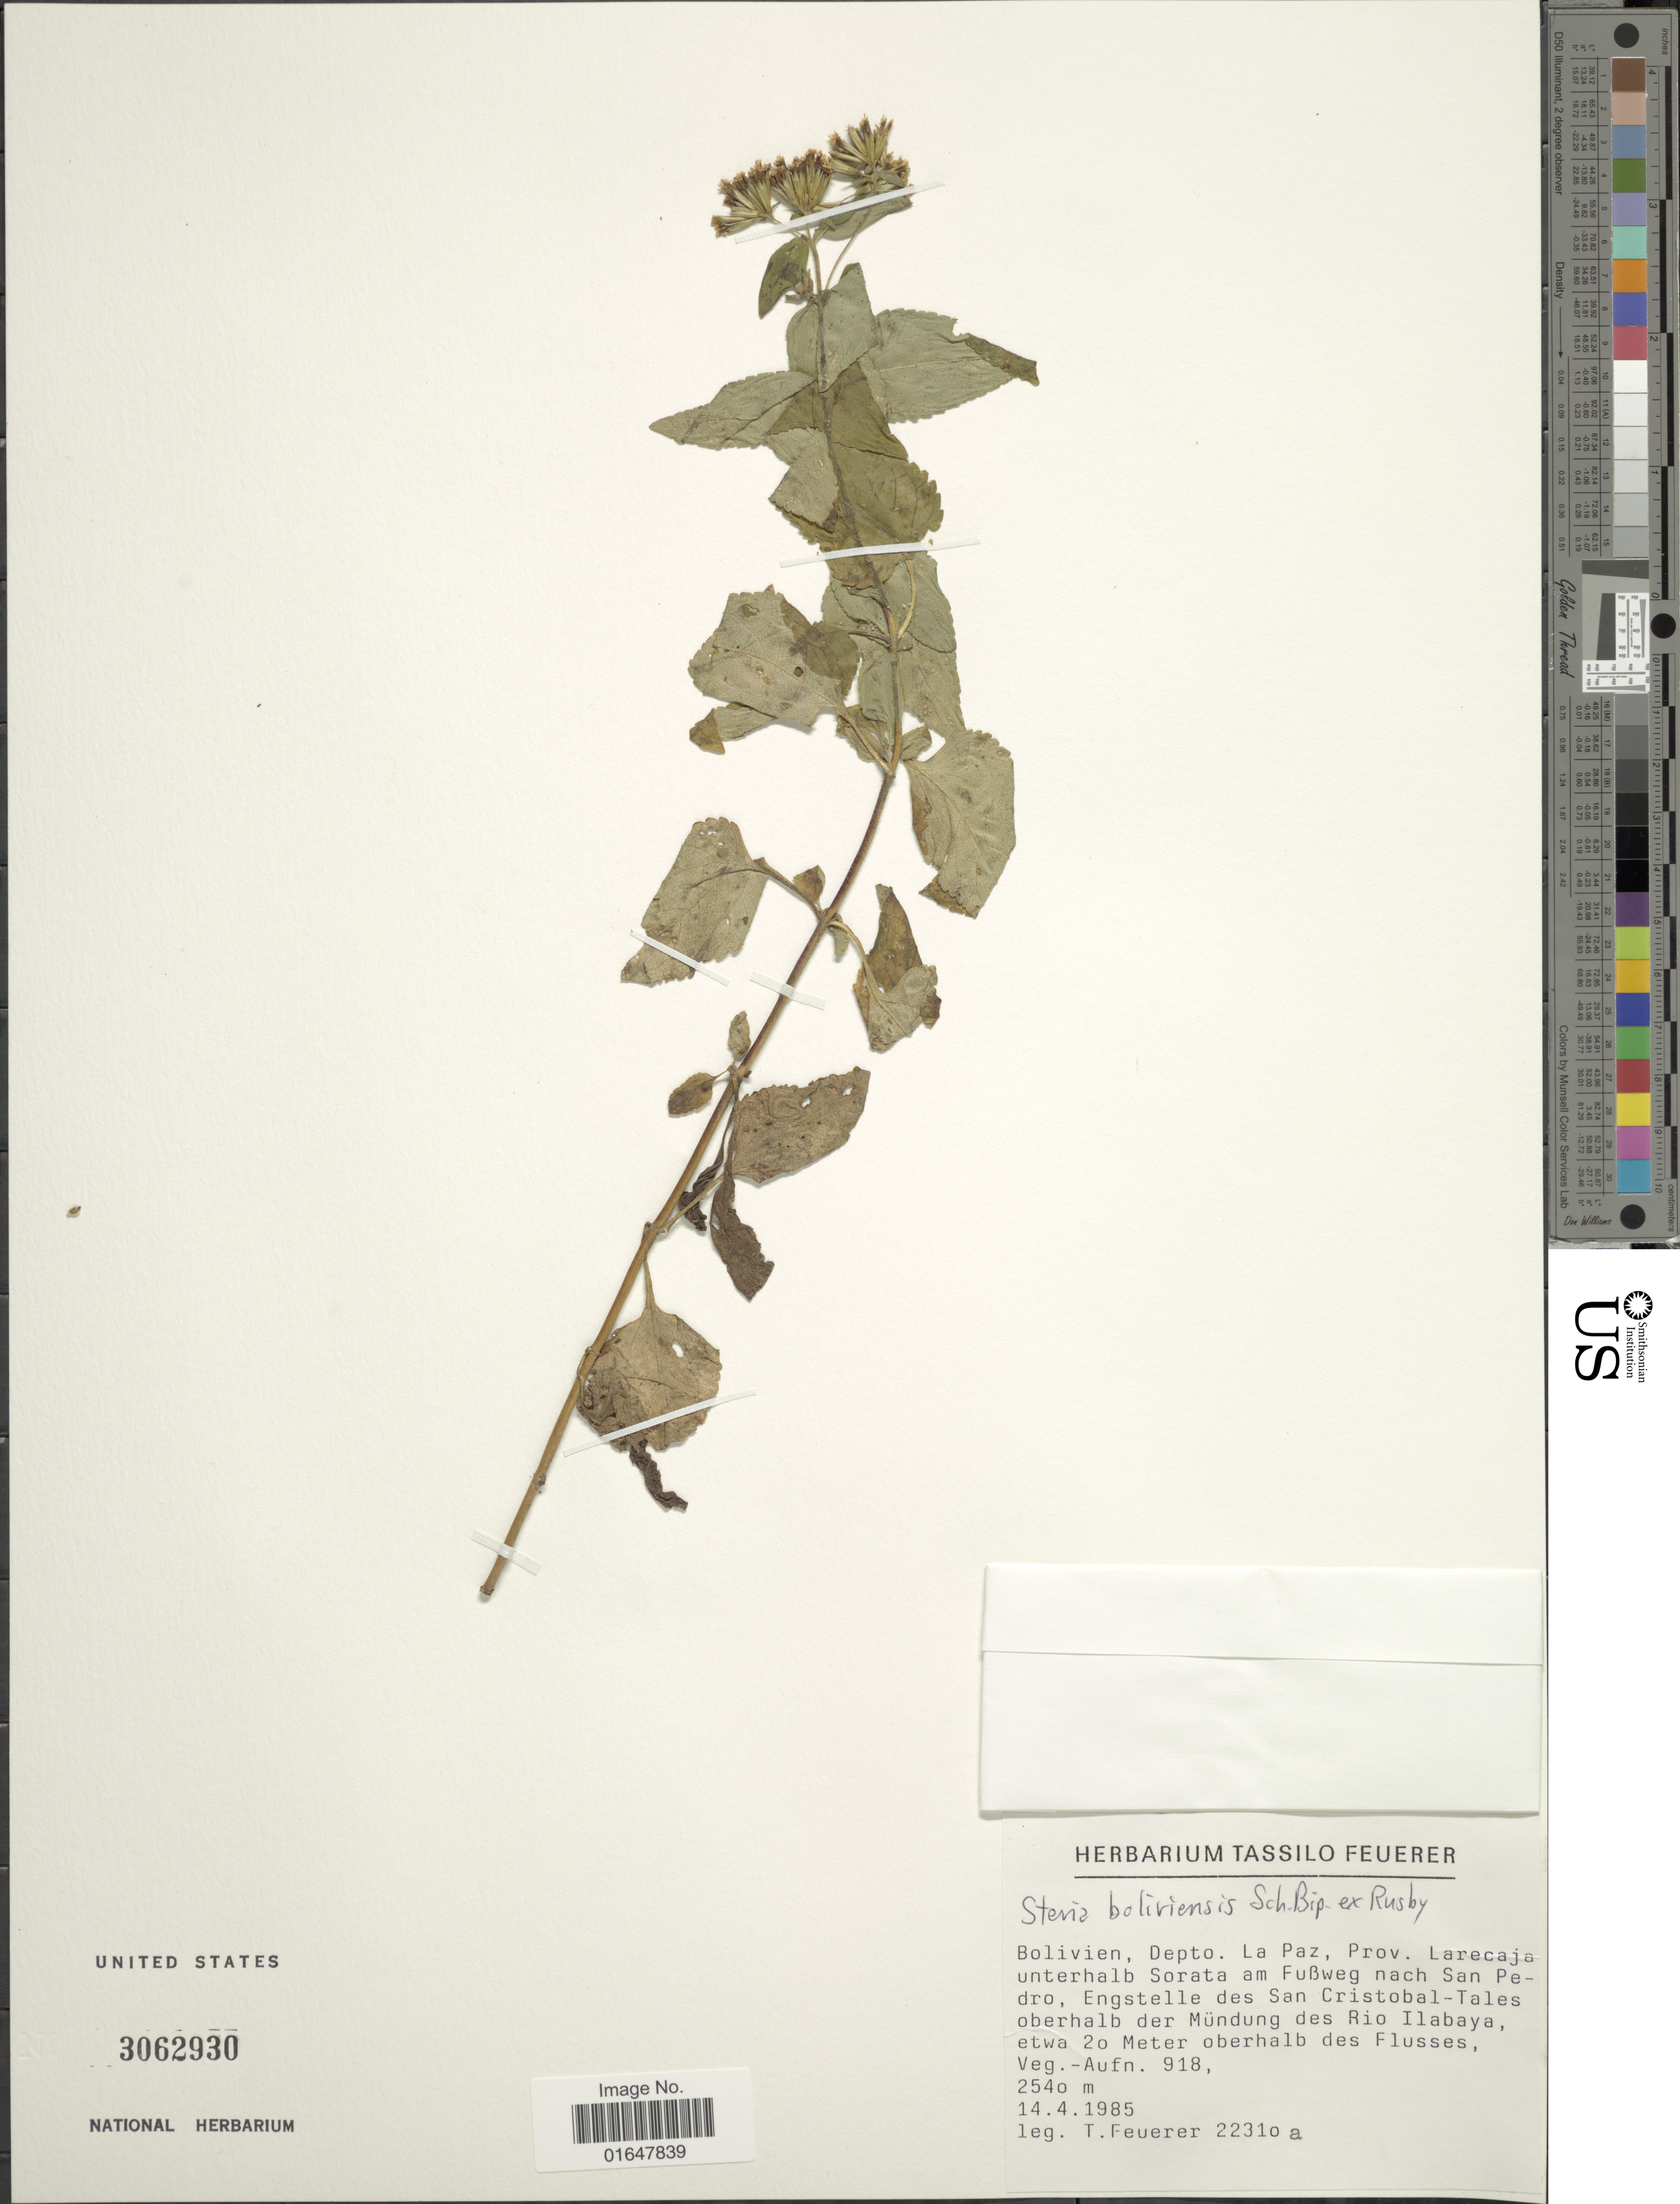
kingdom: Plantae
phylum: Tracheophyta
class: Magnoliopsida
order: Asterales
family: Asteraceae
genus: Stevia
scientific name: Stevia boliviensis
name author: Sch. Bip. ex Rusby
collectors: T. Feuerer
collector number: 22310a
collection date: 1985-04-14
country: Bolivia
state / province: La Páz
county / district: Larecaja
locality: unterhalb Sorata am Fussweg nach San Pedro, Engstelle des San Cristobal-Tales oberhalb der Mundung des Rio Ilabaya, etwa 20 meter oberhalb des Flusses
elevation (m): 2540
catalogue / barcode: US 3062930